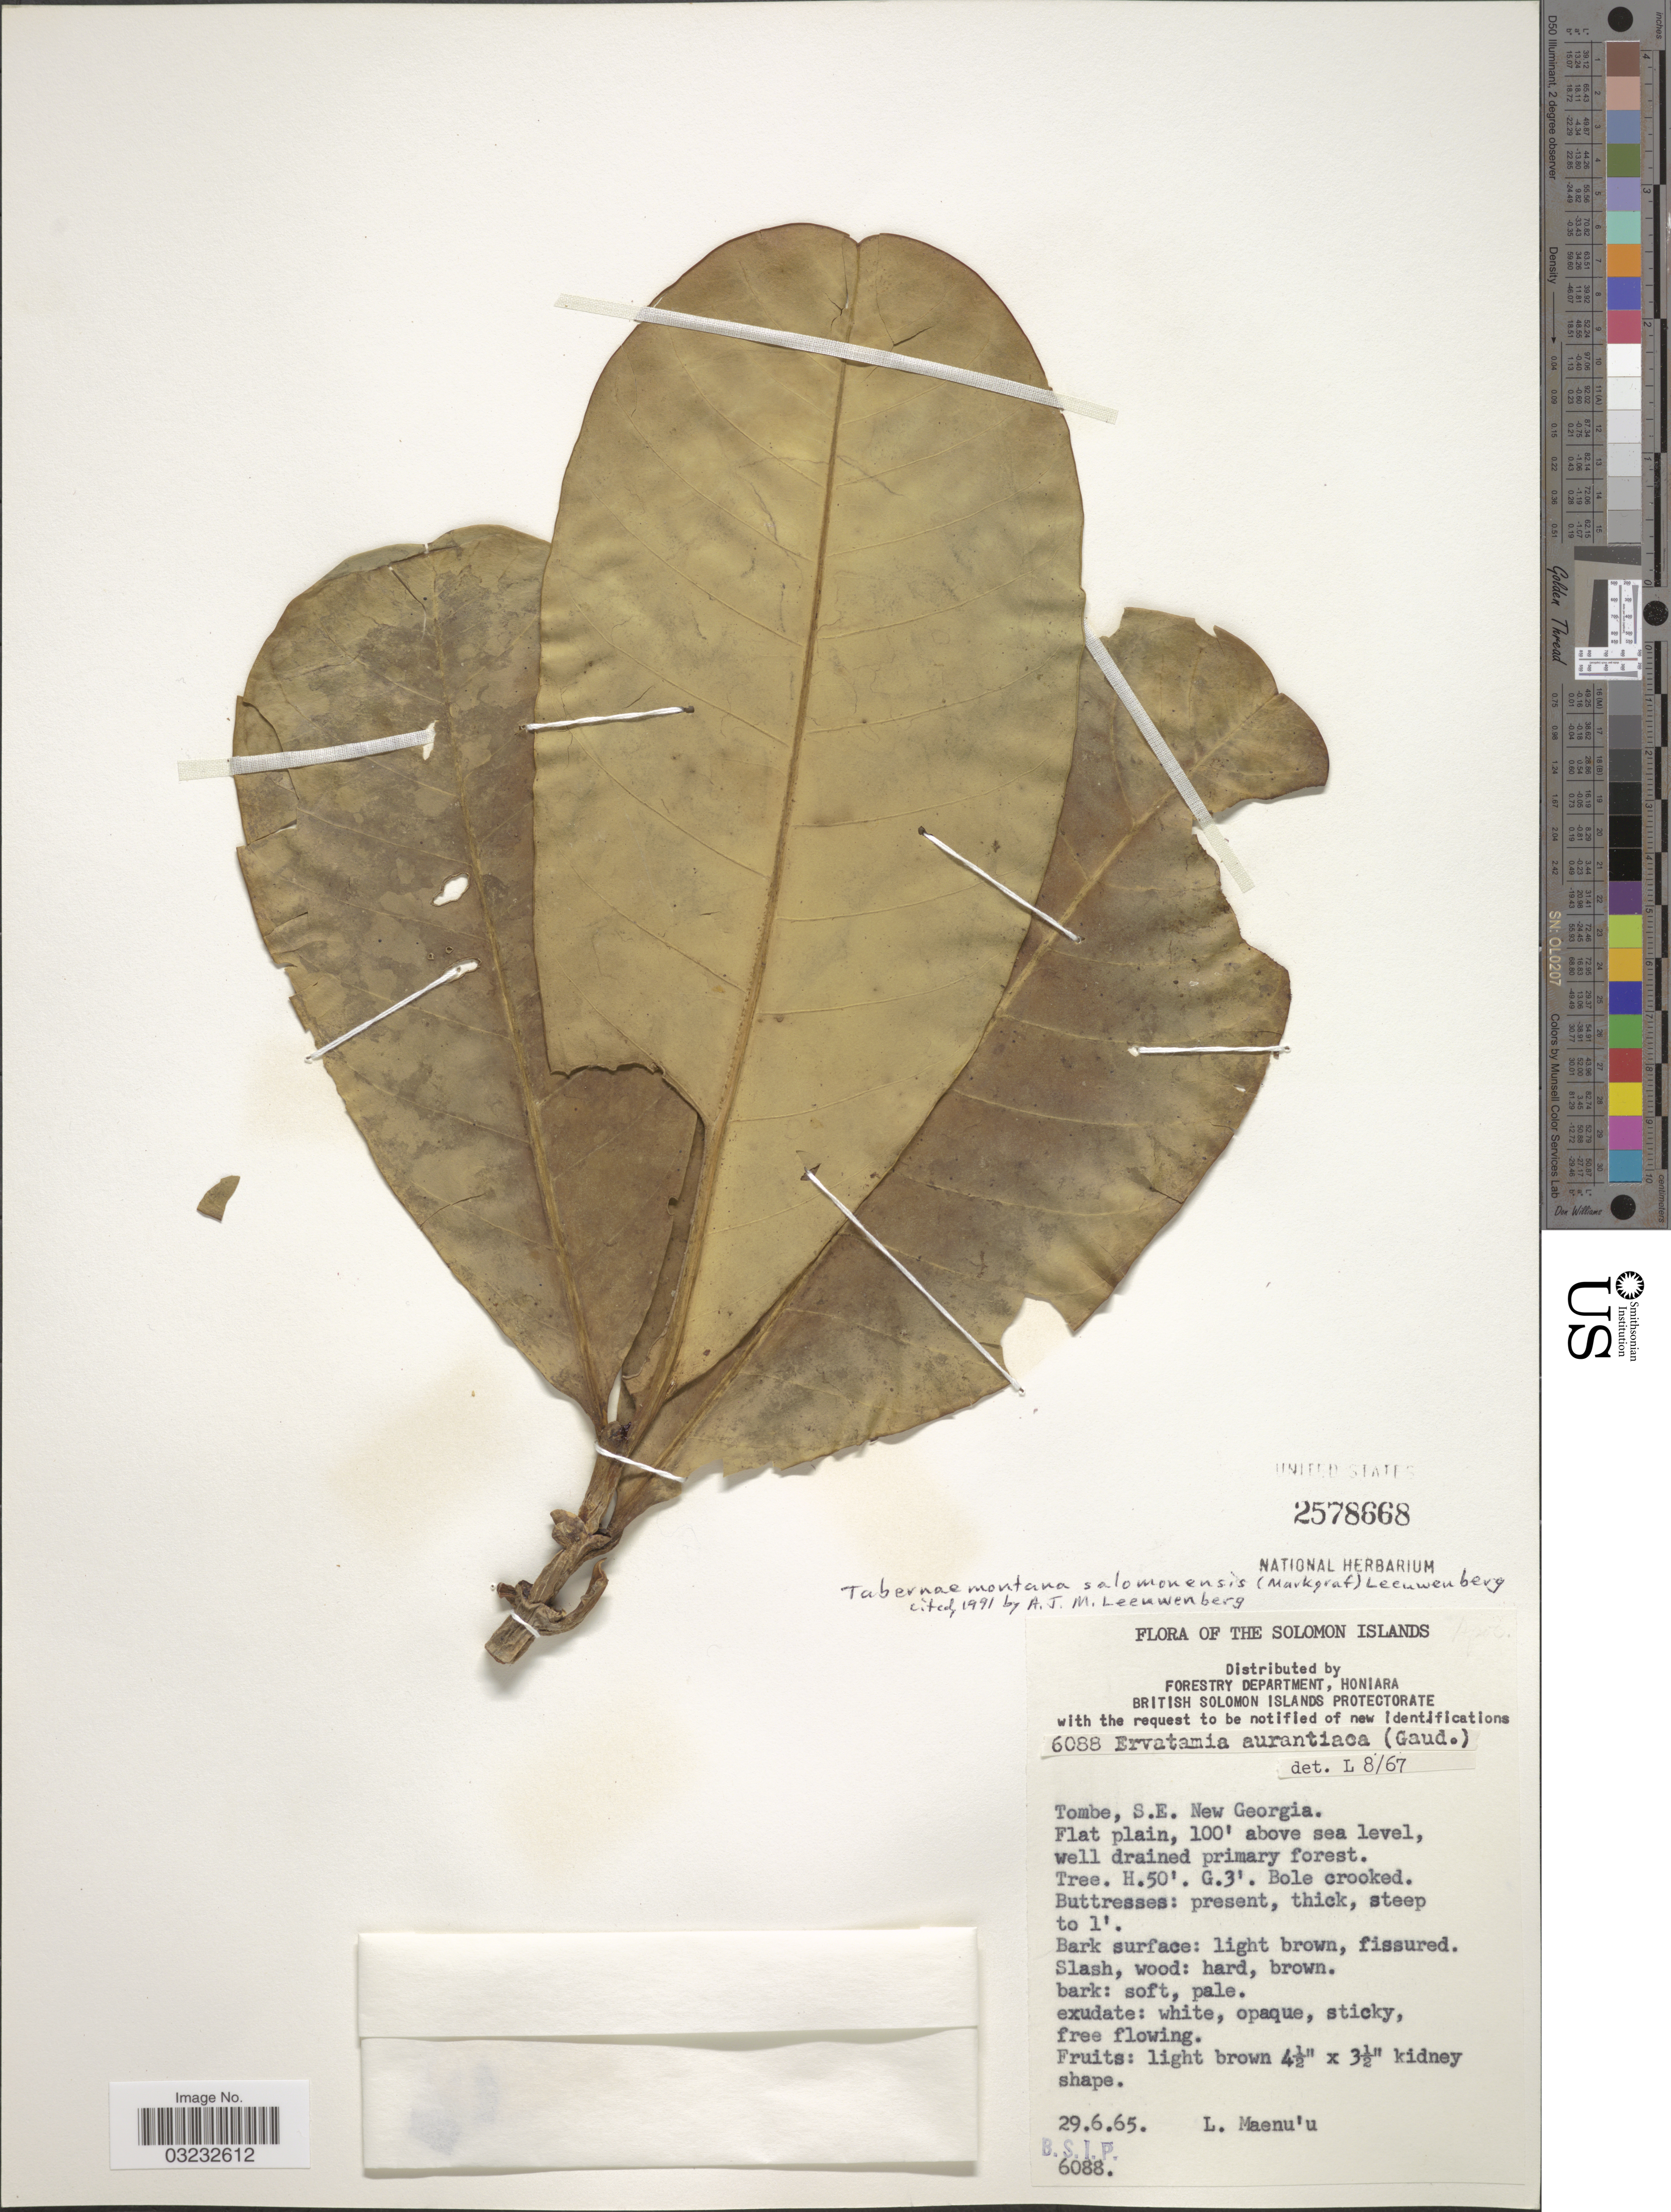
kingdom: Plantae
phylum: Tracheophyta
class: Magnoliopsida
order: Gentianales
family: Apocynaceae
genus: Tabernaemontana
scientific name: Tabernaemontana salomonensis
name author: (Markgr.) Leeuwenb.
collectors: L. Maenu'u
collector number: BSIP6088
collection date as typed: Transcribed d/m/y: 29/6/65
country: Solomon Islands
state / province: Solomon Islands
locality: Tombe, S.E. New Georgia.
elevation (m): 30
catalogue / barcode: US 2578668